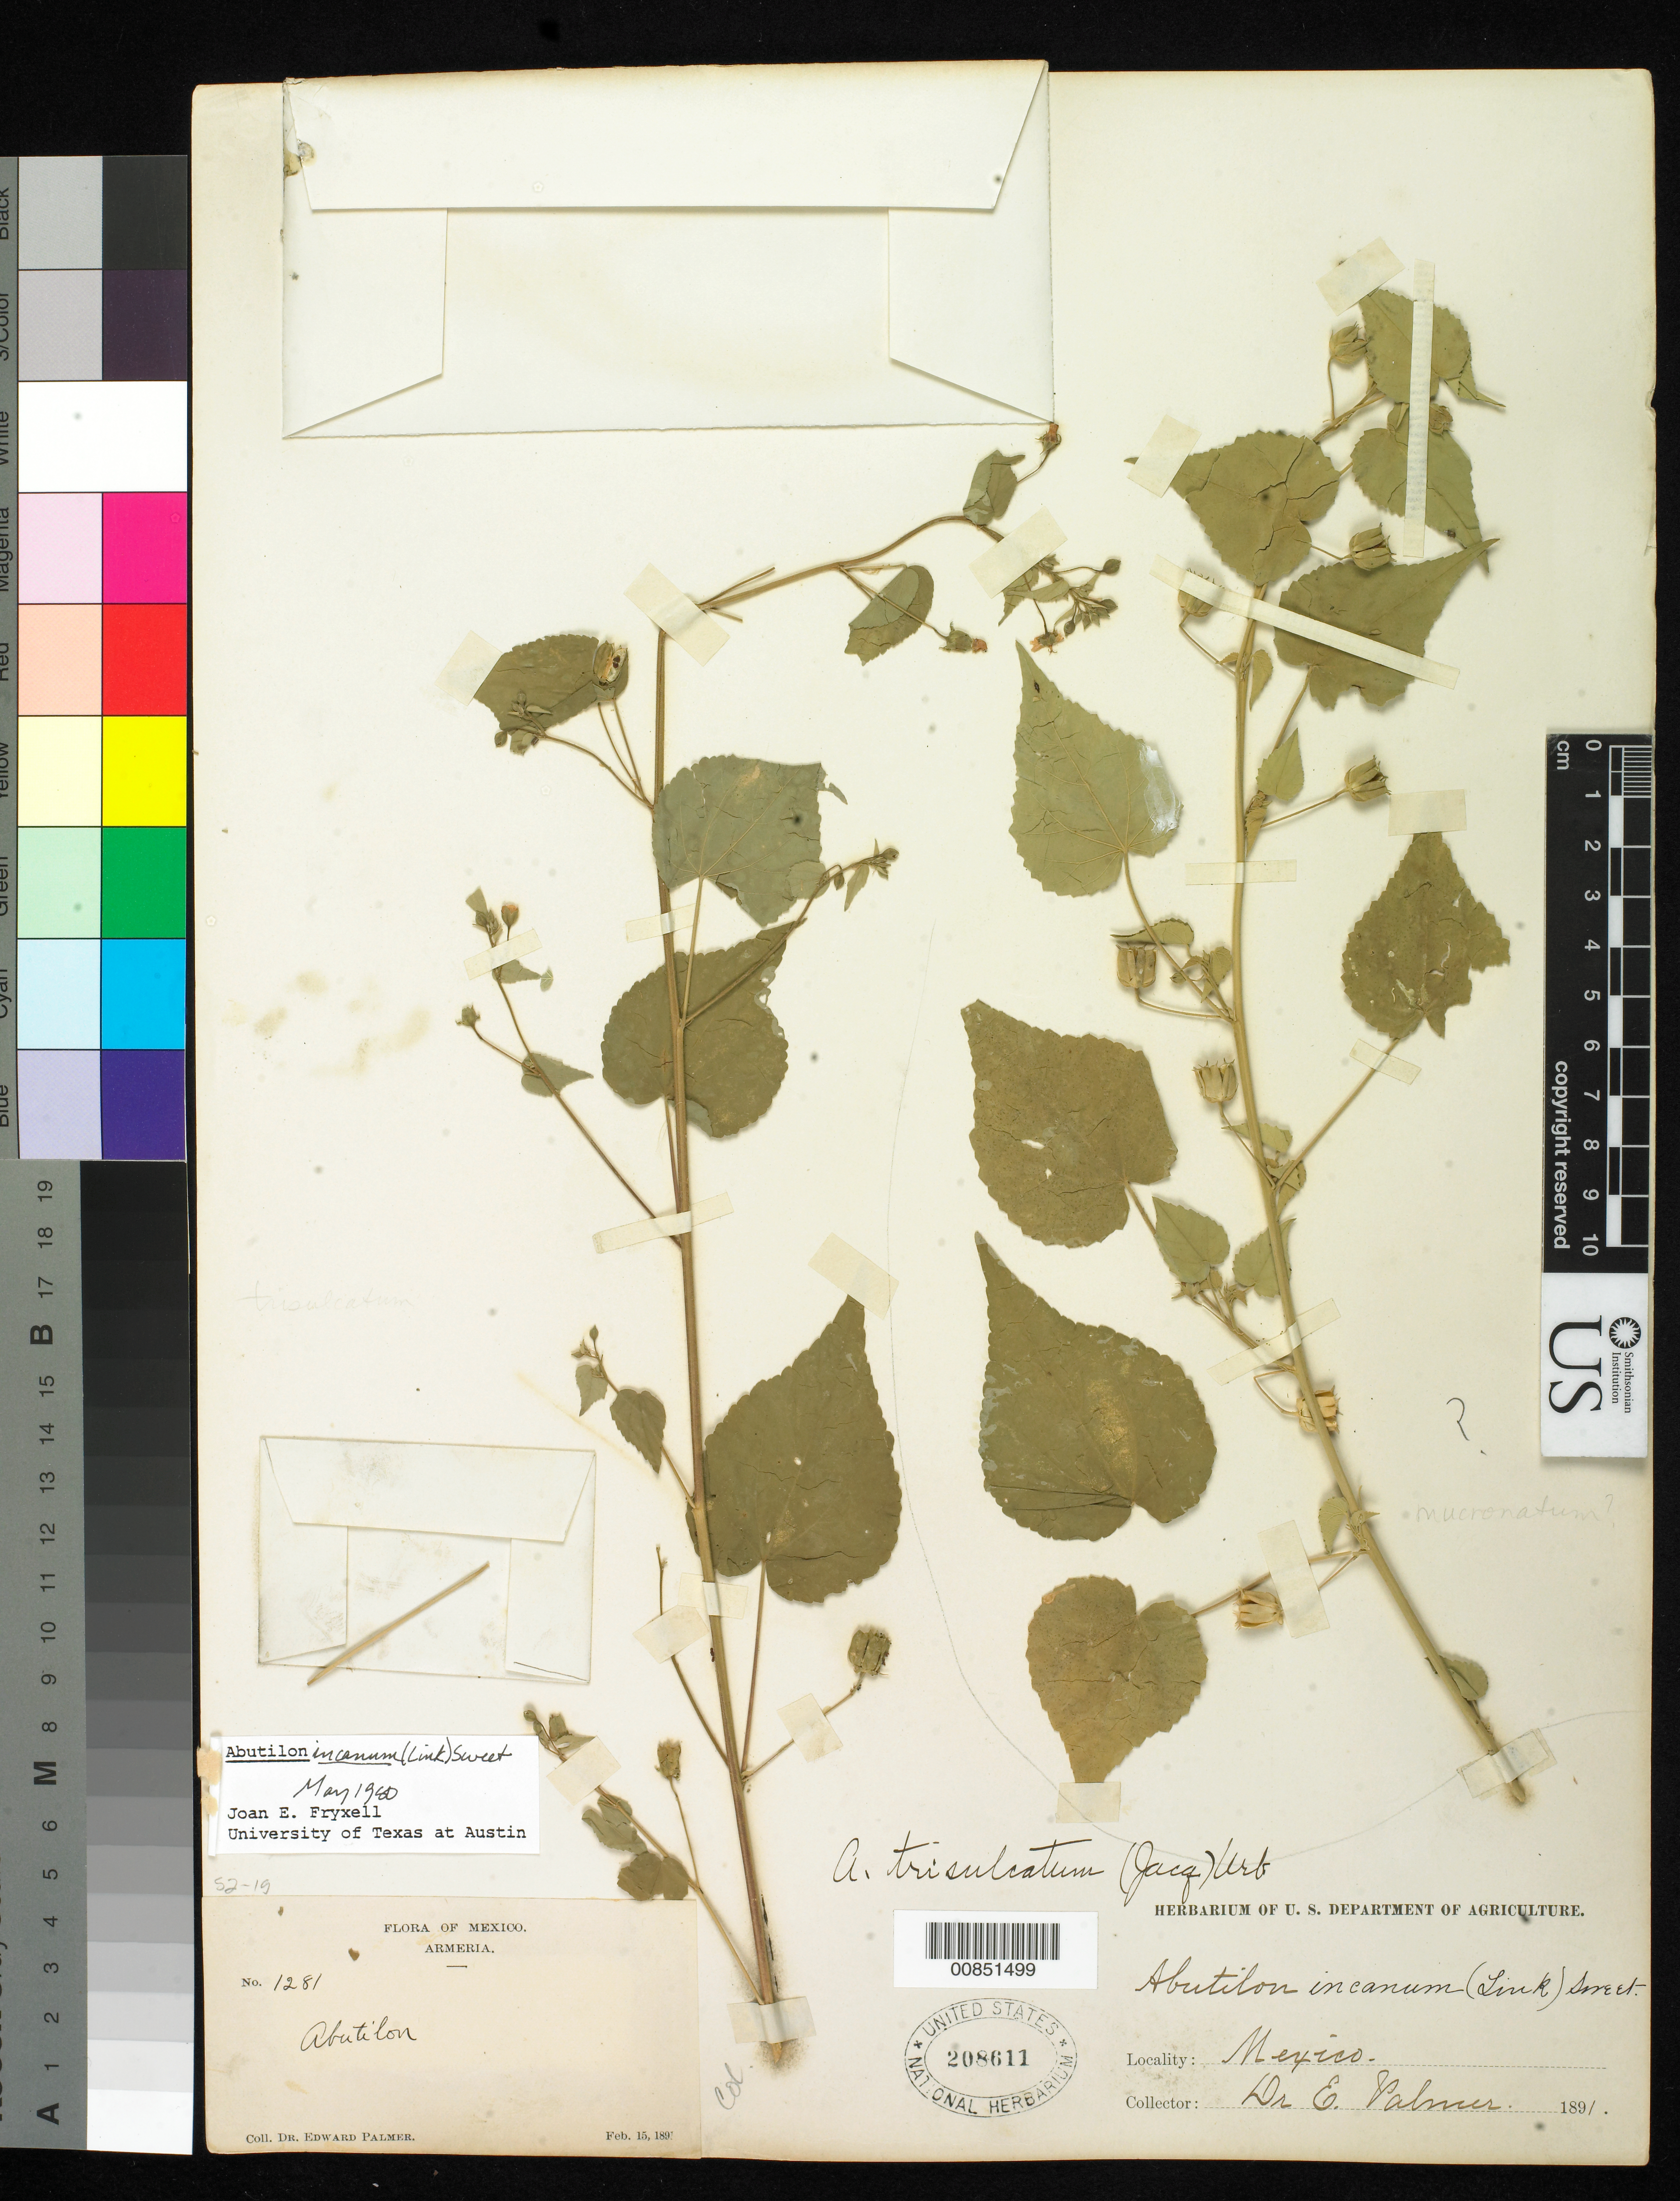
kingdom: Plantae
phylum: Tracheophyta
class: Magnoliopsida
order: Malvales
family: Malvaceae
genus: Abutilon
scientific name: Abutilon incanum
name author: (Link) Sweet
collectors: E. Palmer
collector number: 1281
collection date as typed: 15 Feb 1891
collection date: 1891-02-15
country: Mexico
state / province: Colima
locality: Armeria, Colima.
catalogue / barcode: US 208611